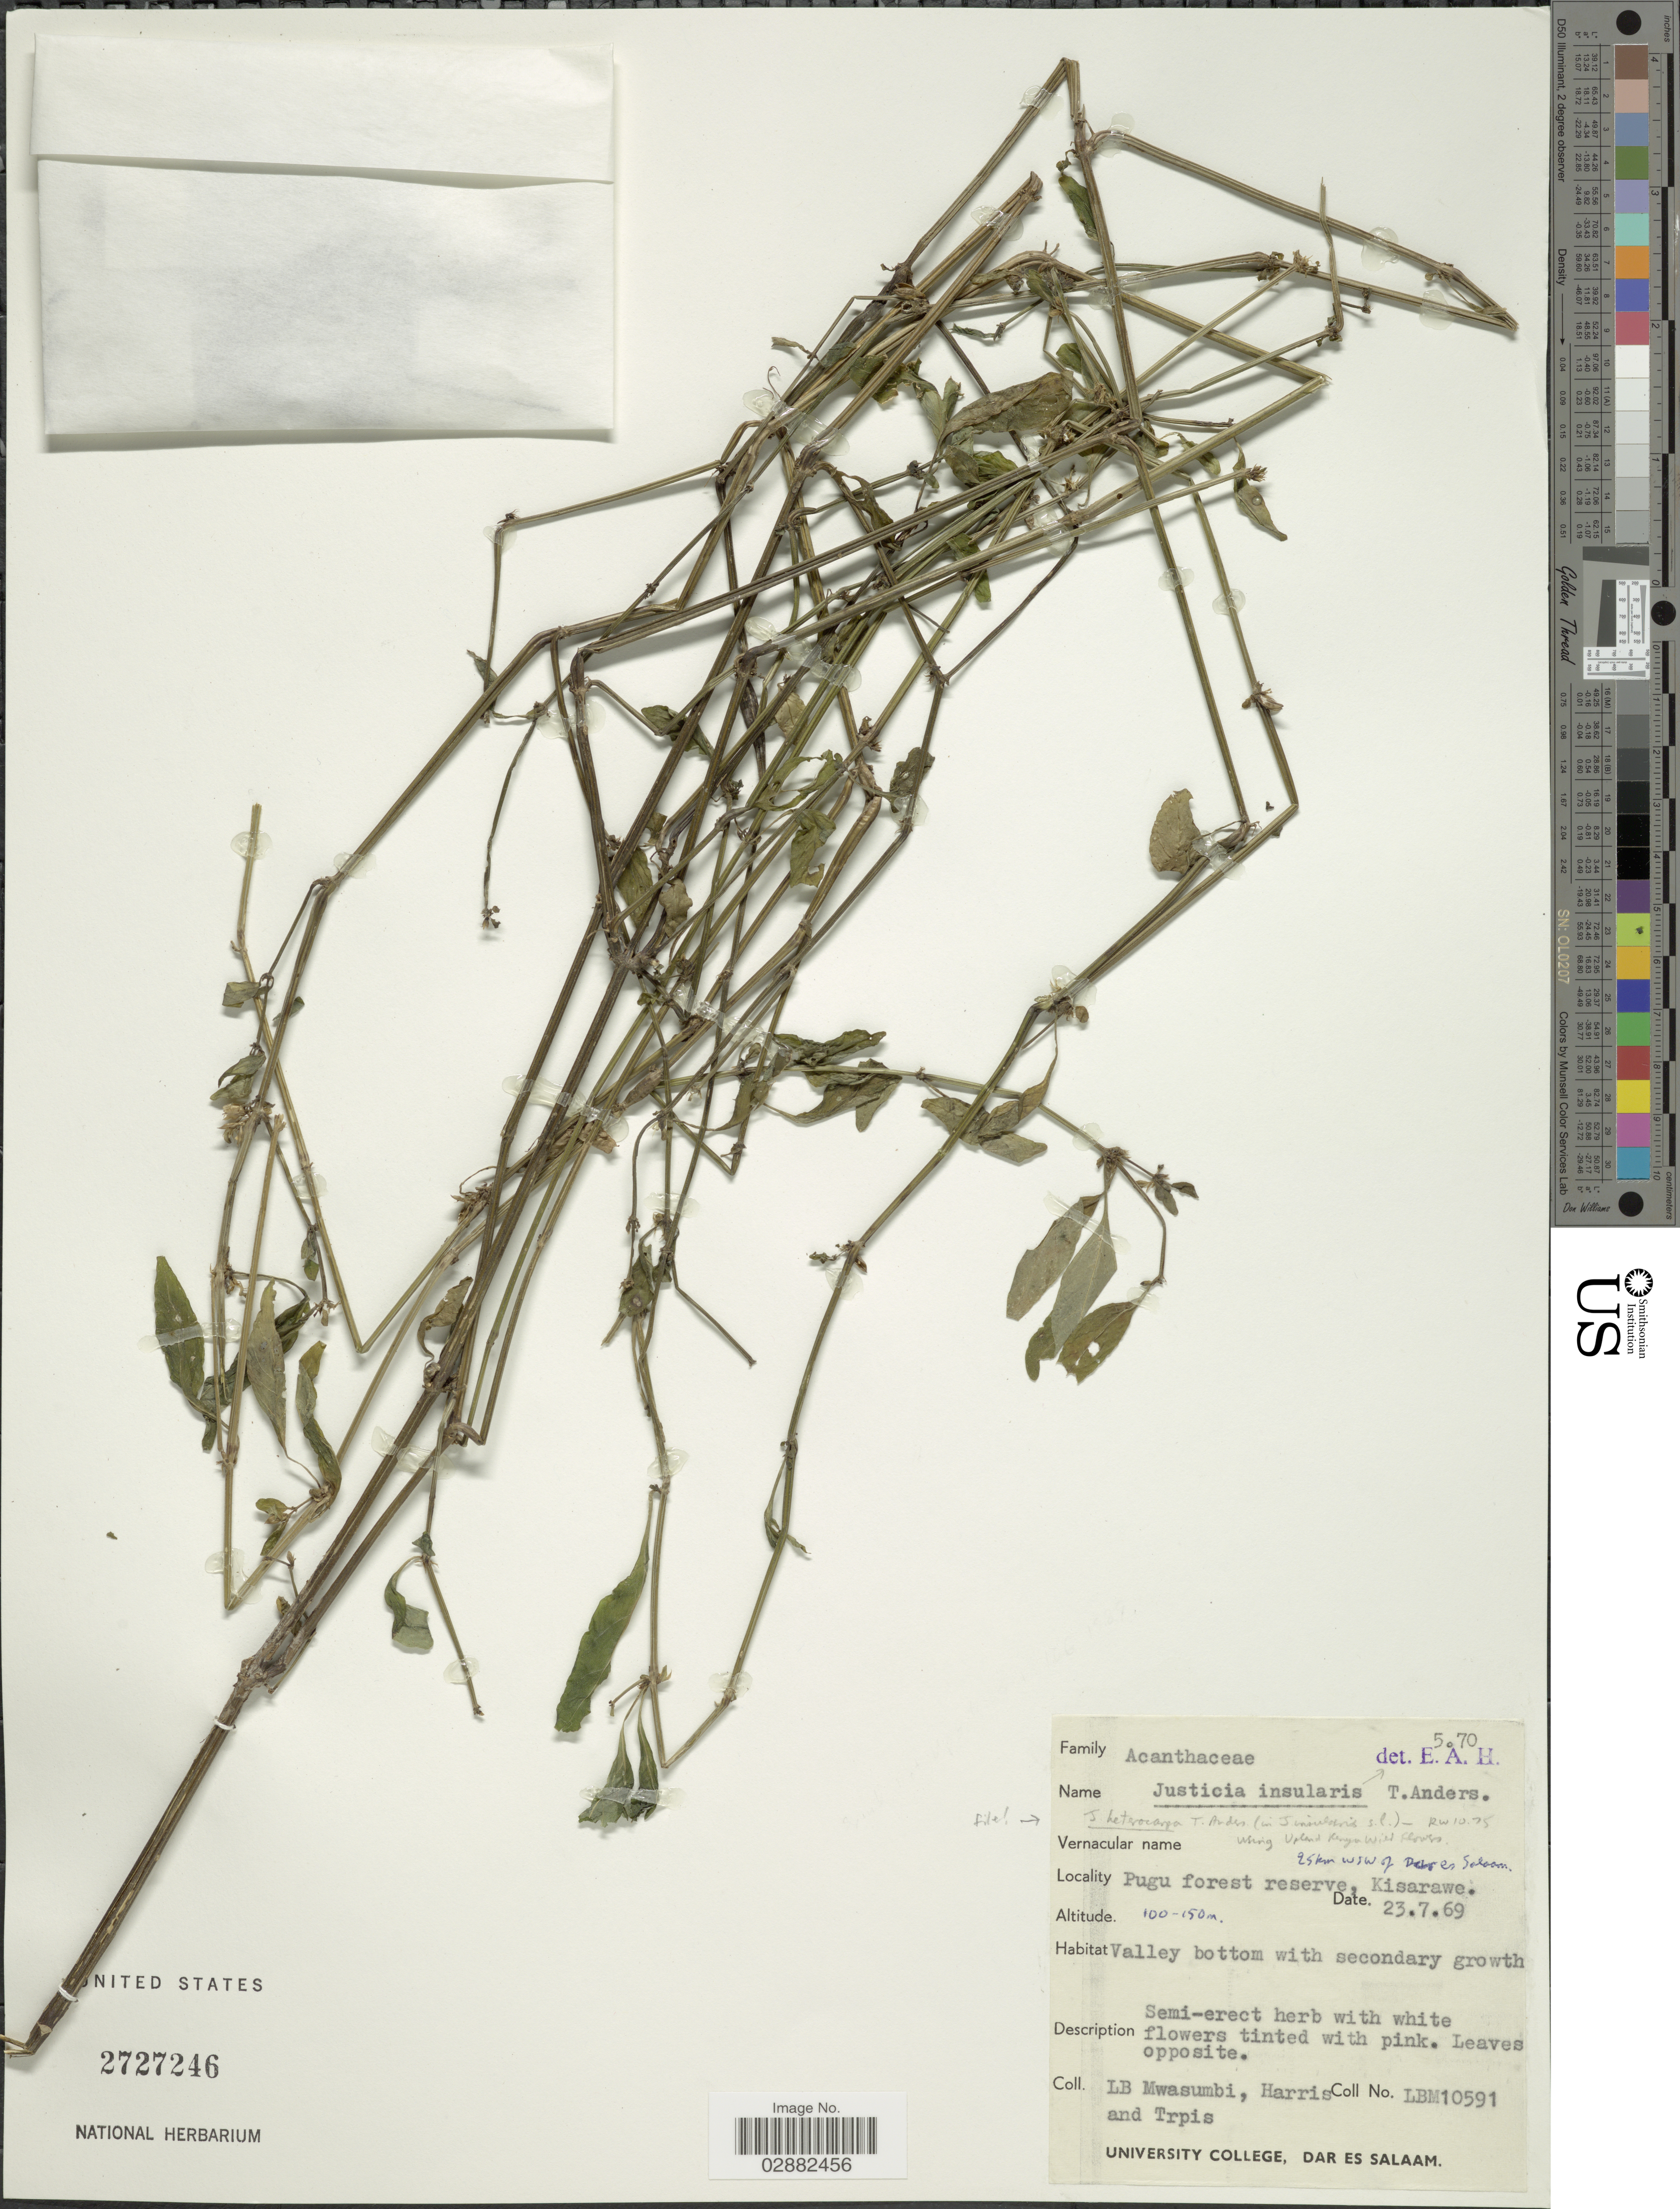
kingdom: Plantae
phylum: Tracheophyta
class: Magnoliopsida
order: Lamiales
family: Acanthaceae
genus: Justicia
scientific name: Justicia heterocarpa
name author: T. Anderson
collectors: L. Mwasumbi, -- Harris & Trpis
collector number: LBM10591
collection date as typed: Transcribed d/m/y: 23/7/69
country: Tanzania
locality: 25 km WSW of Dar es Salaam. Pugu forest reserve, Kisarawe.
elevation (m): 100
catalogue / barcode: US 2727246